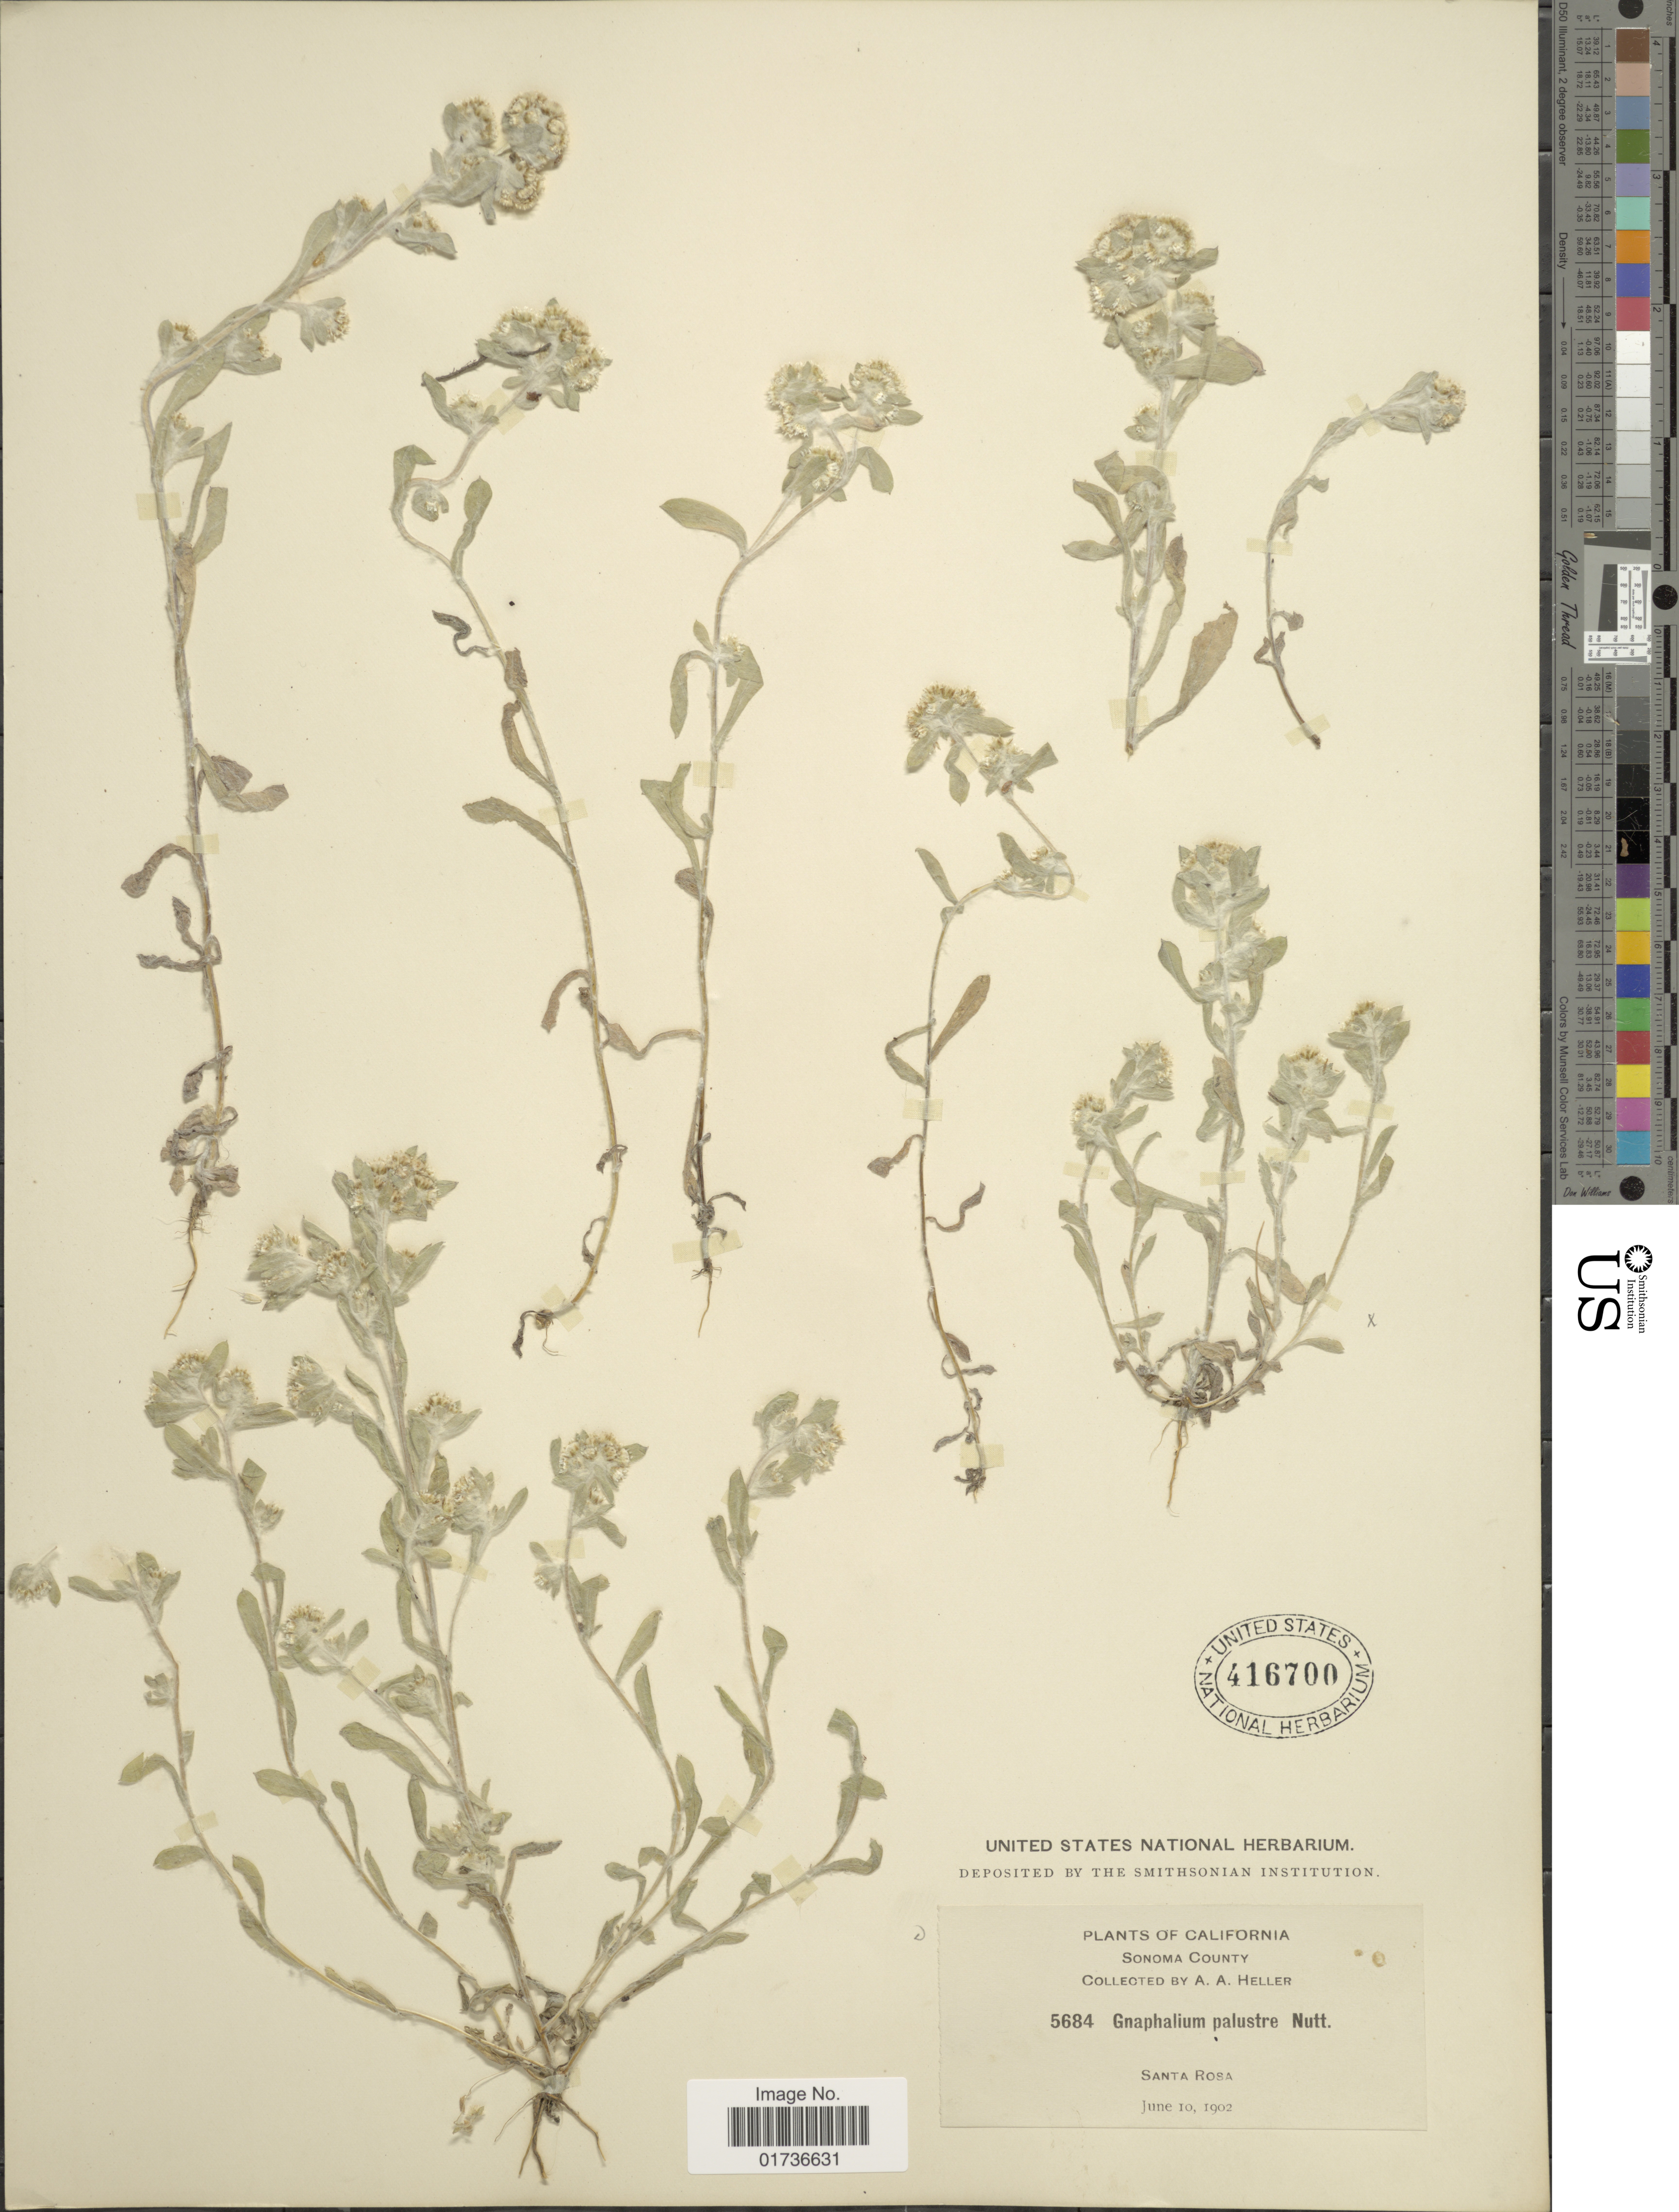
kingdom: Plantae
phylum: Tracheophyta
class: Magnoliopsida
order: Asterales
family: Asteraceae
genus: Gnaphalium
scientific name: Gnaphalium palustre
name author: Nutt.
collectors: A. A. Heller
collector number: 5684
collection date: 1902-06-10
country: United States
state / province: California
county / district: Sonoma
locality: Sonoma County, Santa Rosa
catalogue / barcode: US 416700